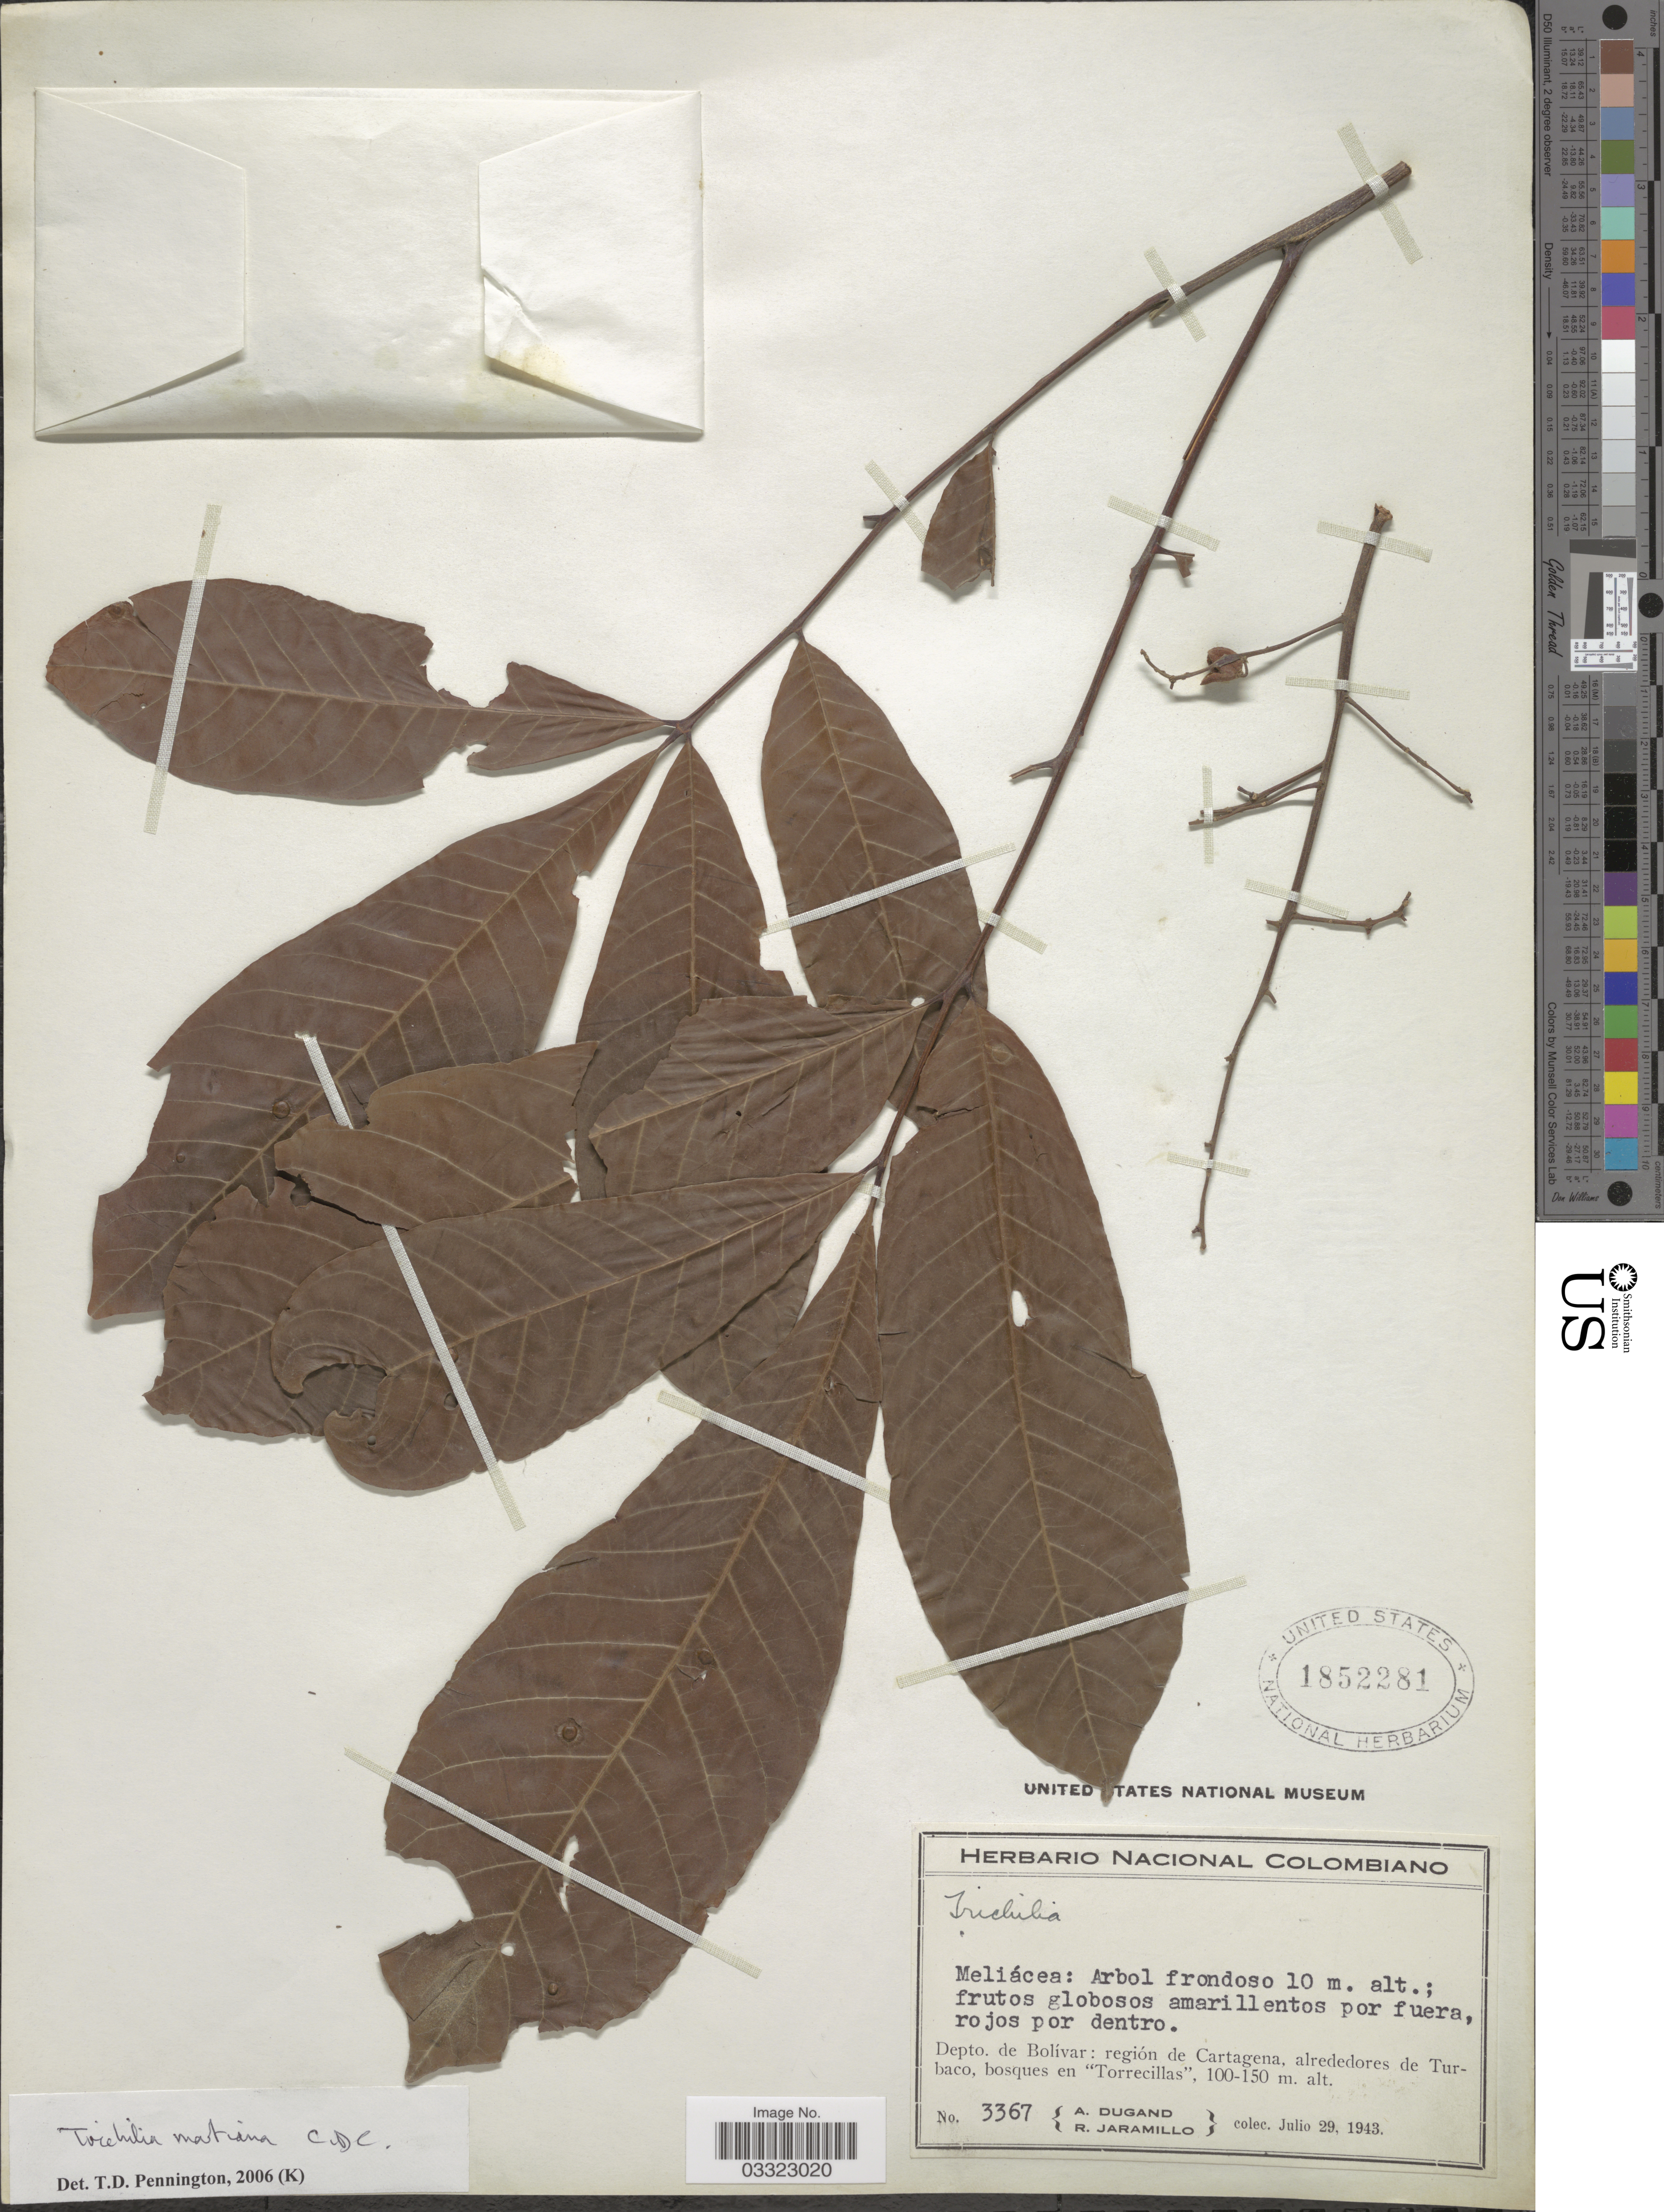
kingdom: Plantae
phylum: Tracheophyta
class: Magnoliopsida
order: Sapindales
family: Meliaceae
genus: Trichilia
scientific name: Trichilia martiana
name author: C. DC.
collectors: A. Dugand & R. Jaramillo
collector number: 3367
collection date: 1943-07-29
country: Colombia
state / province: Bolívar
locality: Depto. de Bolívar: región de Cartagena, alrededores de Turbaco, bosques en "Torrecillas".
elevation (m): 100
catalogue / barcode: US 1852281